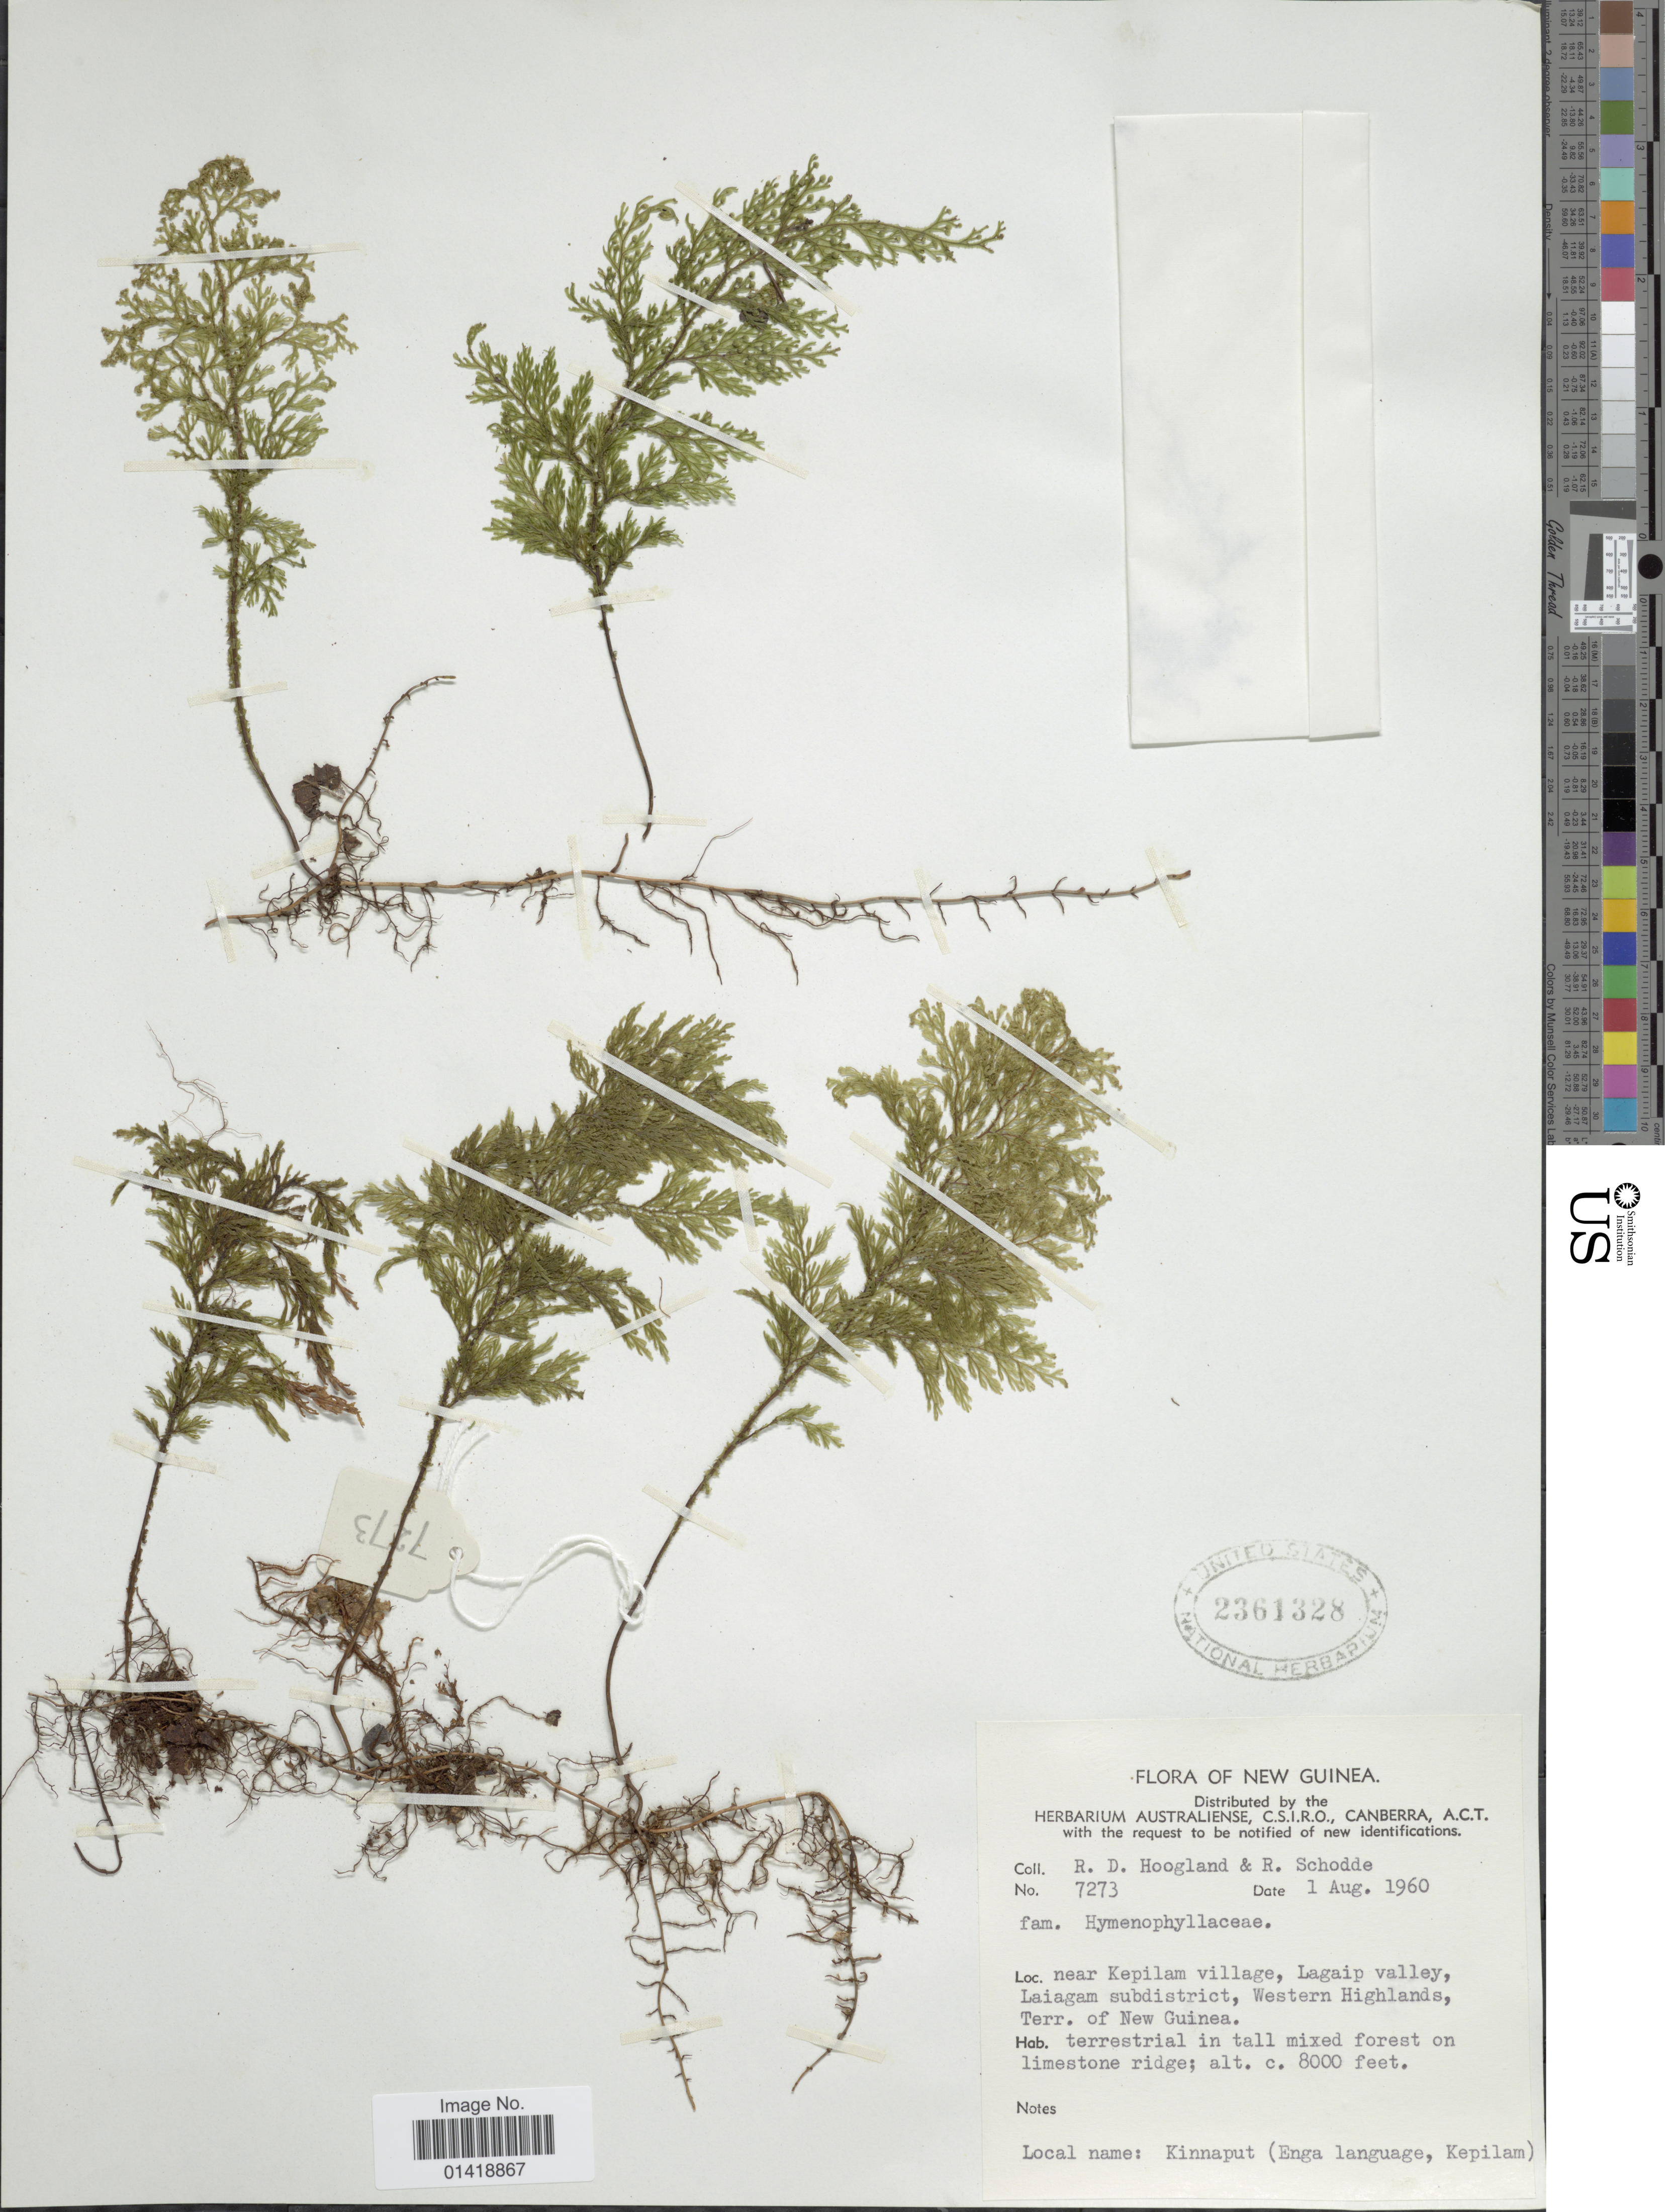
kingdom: Plantae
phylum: Tracheophyta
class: Polypodiopsida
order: Hymenophyllales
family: Hymenophyllaceae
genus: Hymenophyllum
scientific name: Hymenophyllum sp.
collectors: R. D. Hoogland & R. Schodde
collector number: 7273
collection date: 1960-08-01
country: Papua New Guinea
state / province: Western Highlands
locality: New Guinea. Near Kepilam village, Lagaip valley, Laiagam subdistrict, Western Highlands, Terr. of New Guinea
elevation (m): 2438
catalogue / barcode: US 2361328